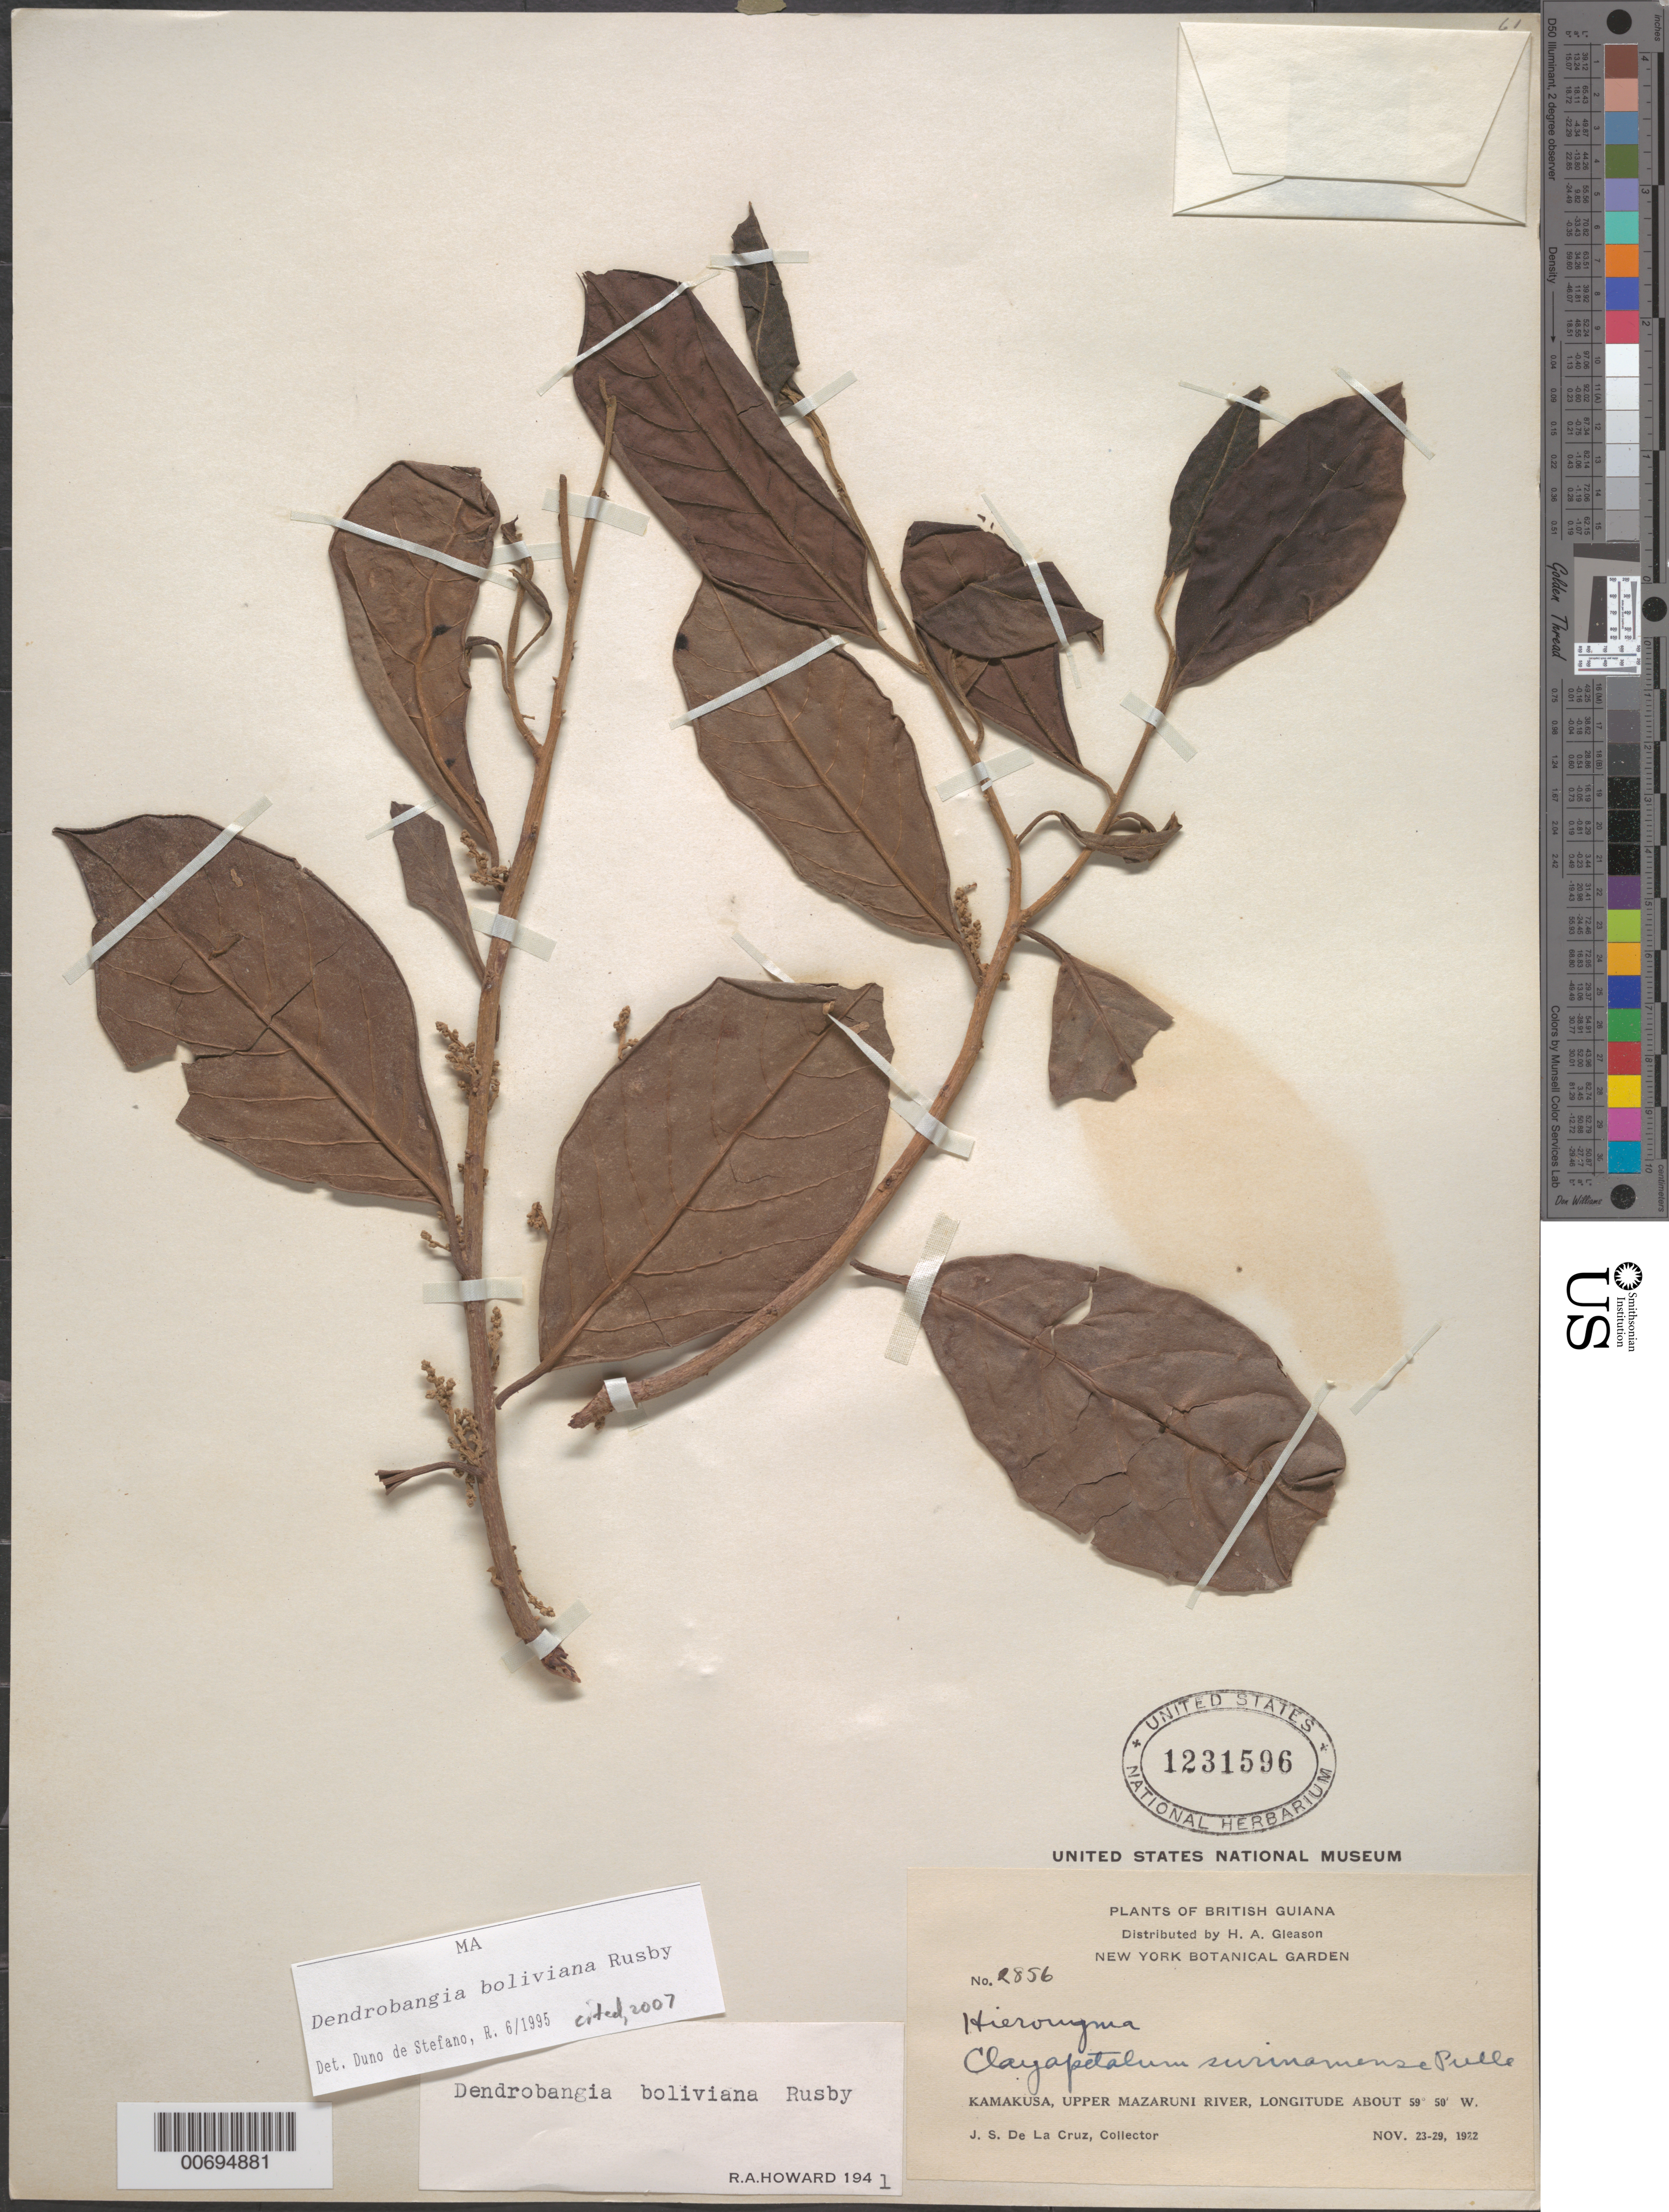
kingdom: Plantae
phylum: Tracheophyta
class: Magnoliopsida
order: Metteniusales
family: Metteniusaceae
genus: Dendrobangia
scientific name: Dendrobangia boliviana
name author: Rusby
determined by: Duno de Stefano, R.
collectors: J. S. de la Cruz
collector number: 2856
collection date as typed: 23-Nov-22 to 29-Nov-22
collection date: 1922-11-23/1922-11-29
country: Guyana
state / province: Cuyuni-Mazaruni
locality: Kamakusa, Upper Mazaruni R.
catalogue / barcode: US 1231596